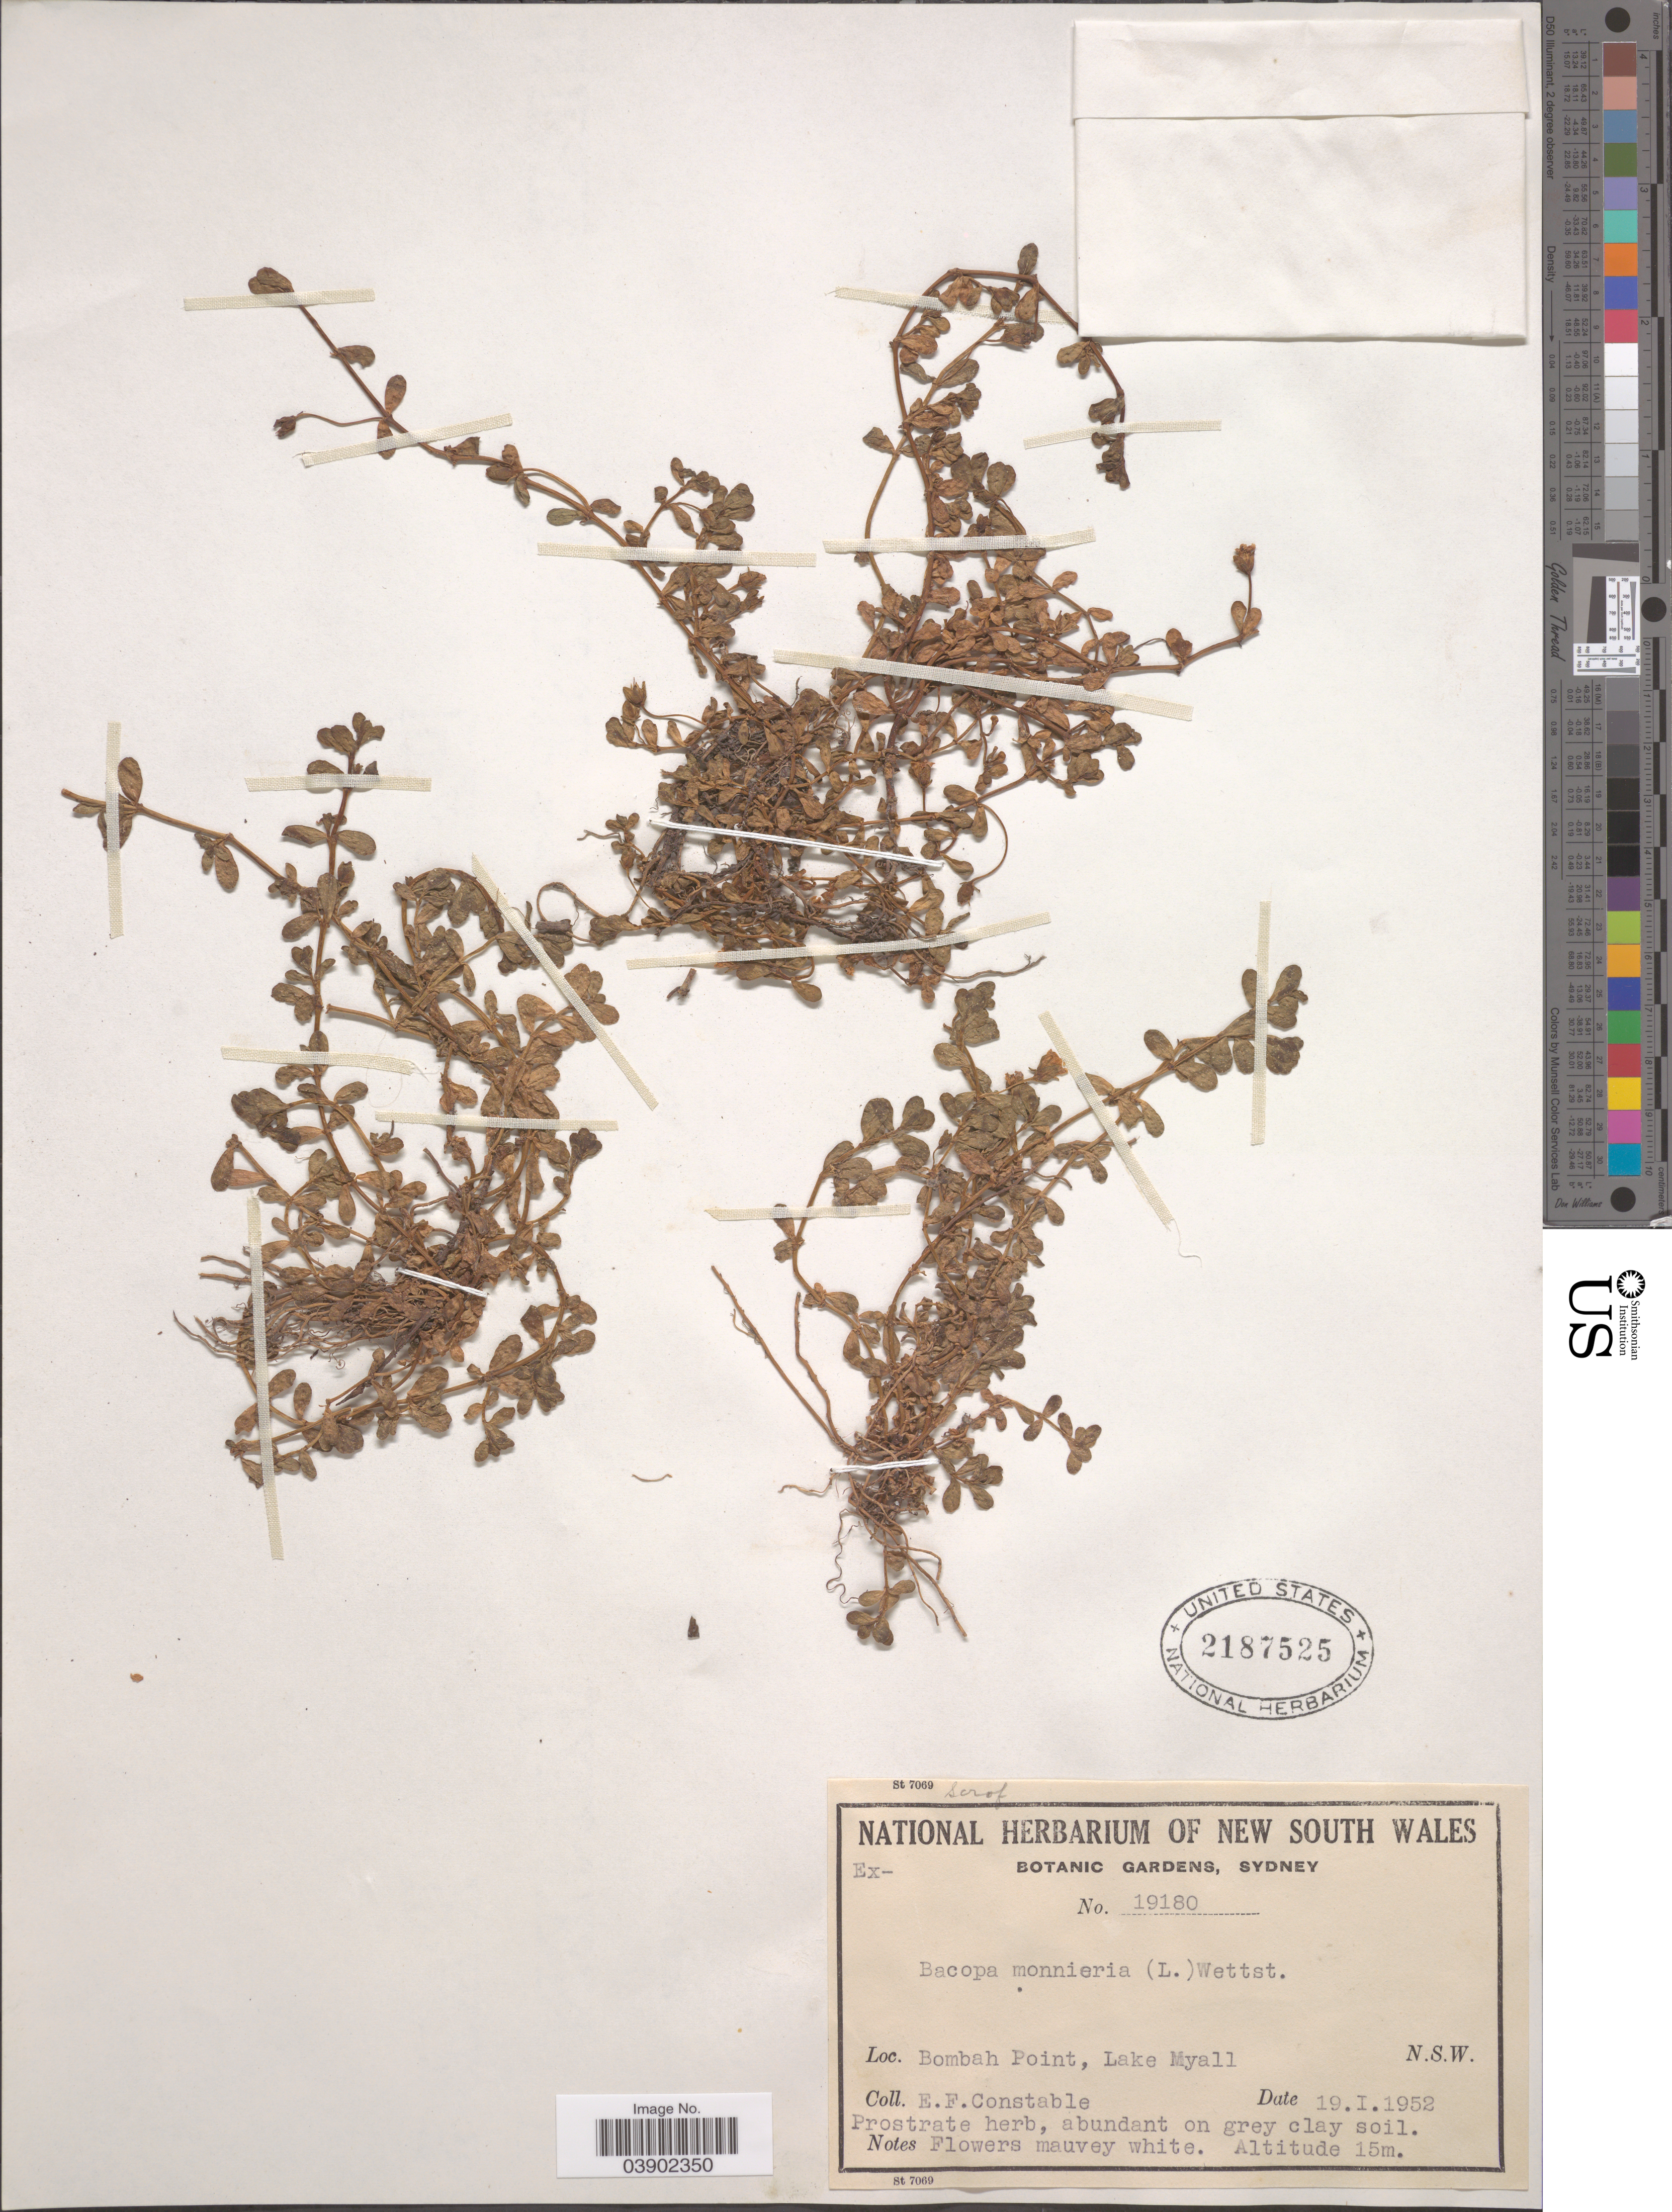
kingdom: Plantae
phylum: Tracheophyta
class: Magnoliopsida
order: Lamiales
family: Plantaginaceae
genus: Bacopa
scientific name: Bacopa monnieri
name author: (L.) Wettst.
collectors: E. F. Constable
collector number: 19180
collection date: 1952-01-19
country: Australia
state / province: New South Wales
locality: Bombah Point, Lake Myall.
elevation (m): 15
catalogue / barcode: US 2187525